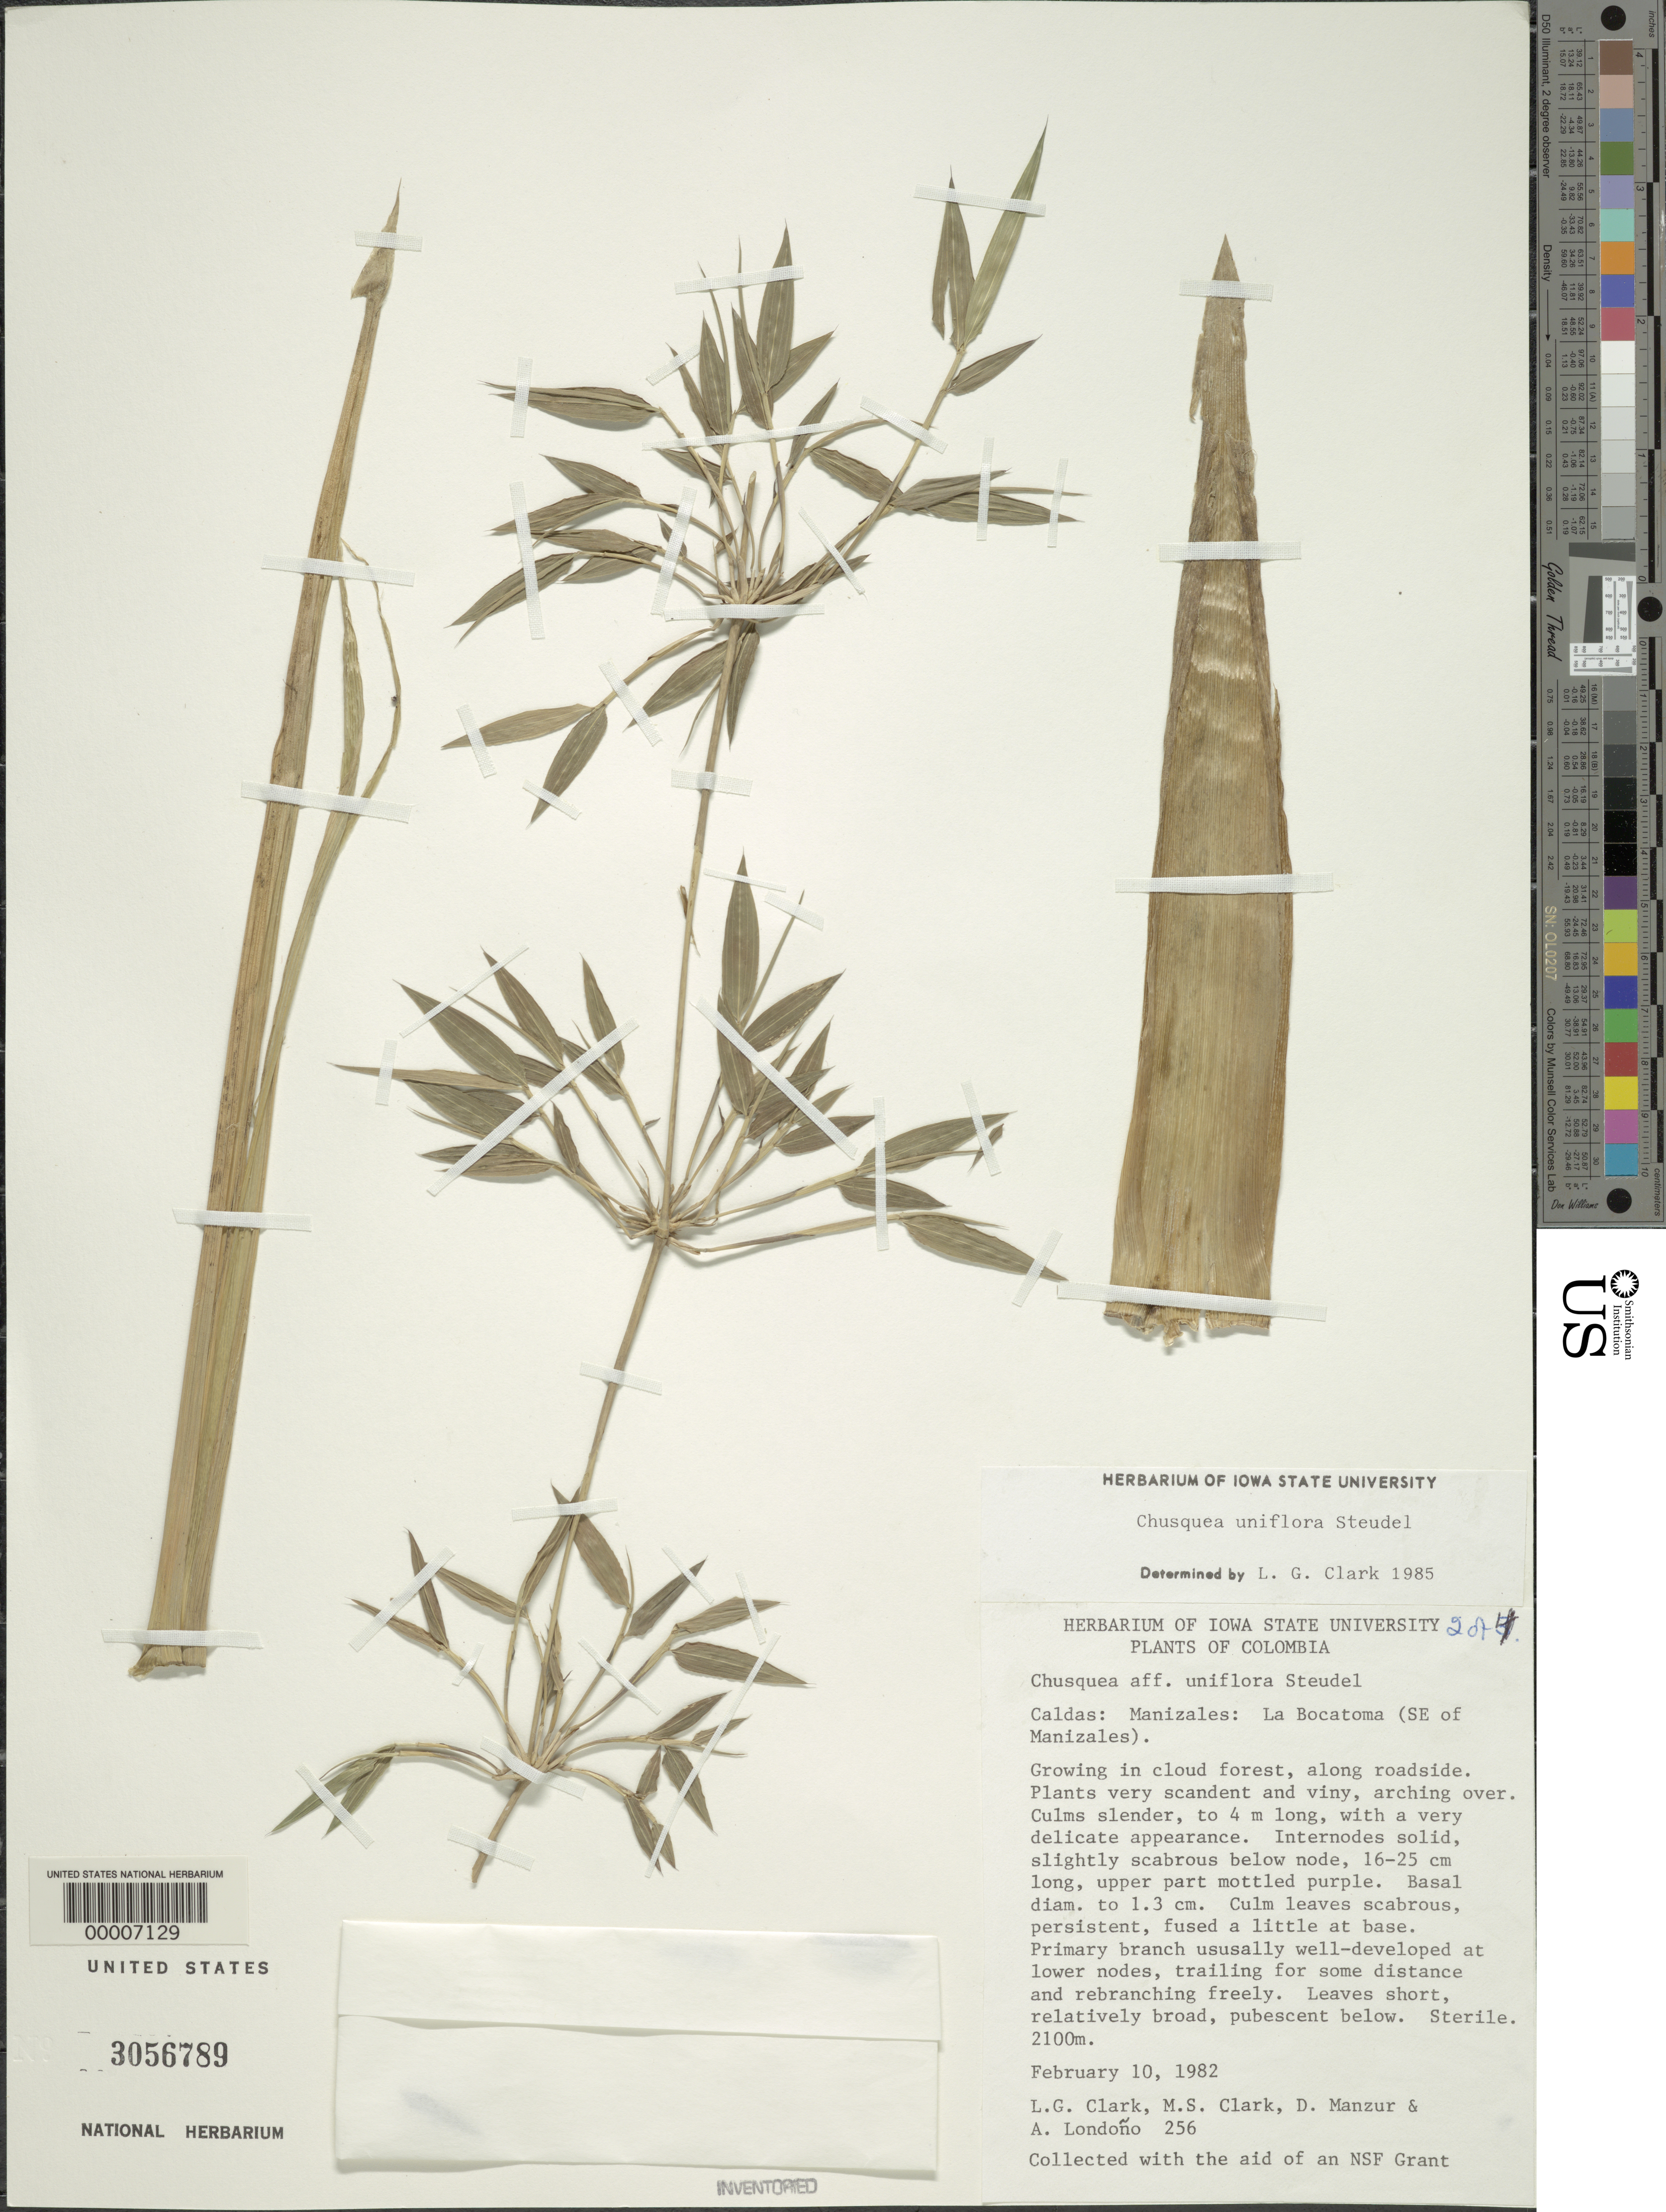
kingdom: Plantae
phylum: Tracheophyta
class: Liliopsida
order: Poales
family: Poaceae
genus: Chusquea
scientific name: Chusquea uniflora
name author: Steud.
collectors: L. G. Clark, M. S. Clark, D. Manzur & A. Londono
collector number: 256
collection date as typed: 10 Feb 1982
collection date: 1982-02-10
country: Colombia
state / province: Caldas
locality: Manizales, La Bocatoma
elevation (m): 2100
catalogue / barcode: US 3056789